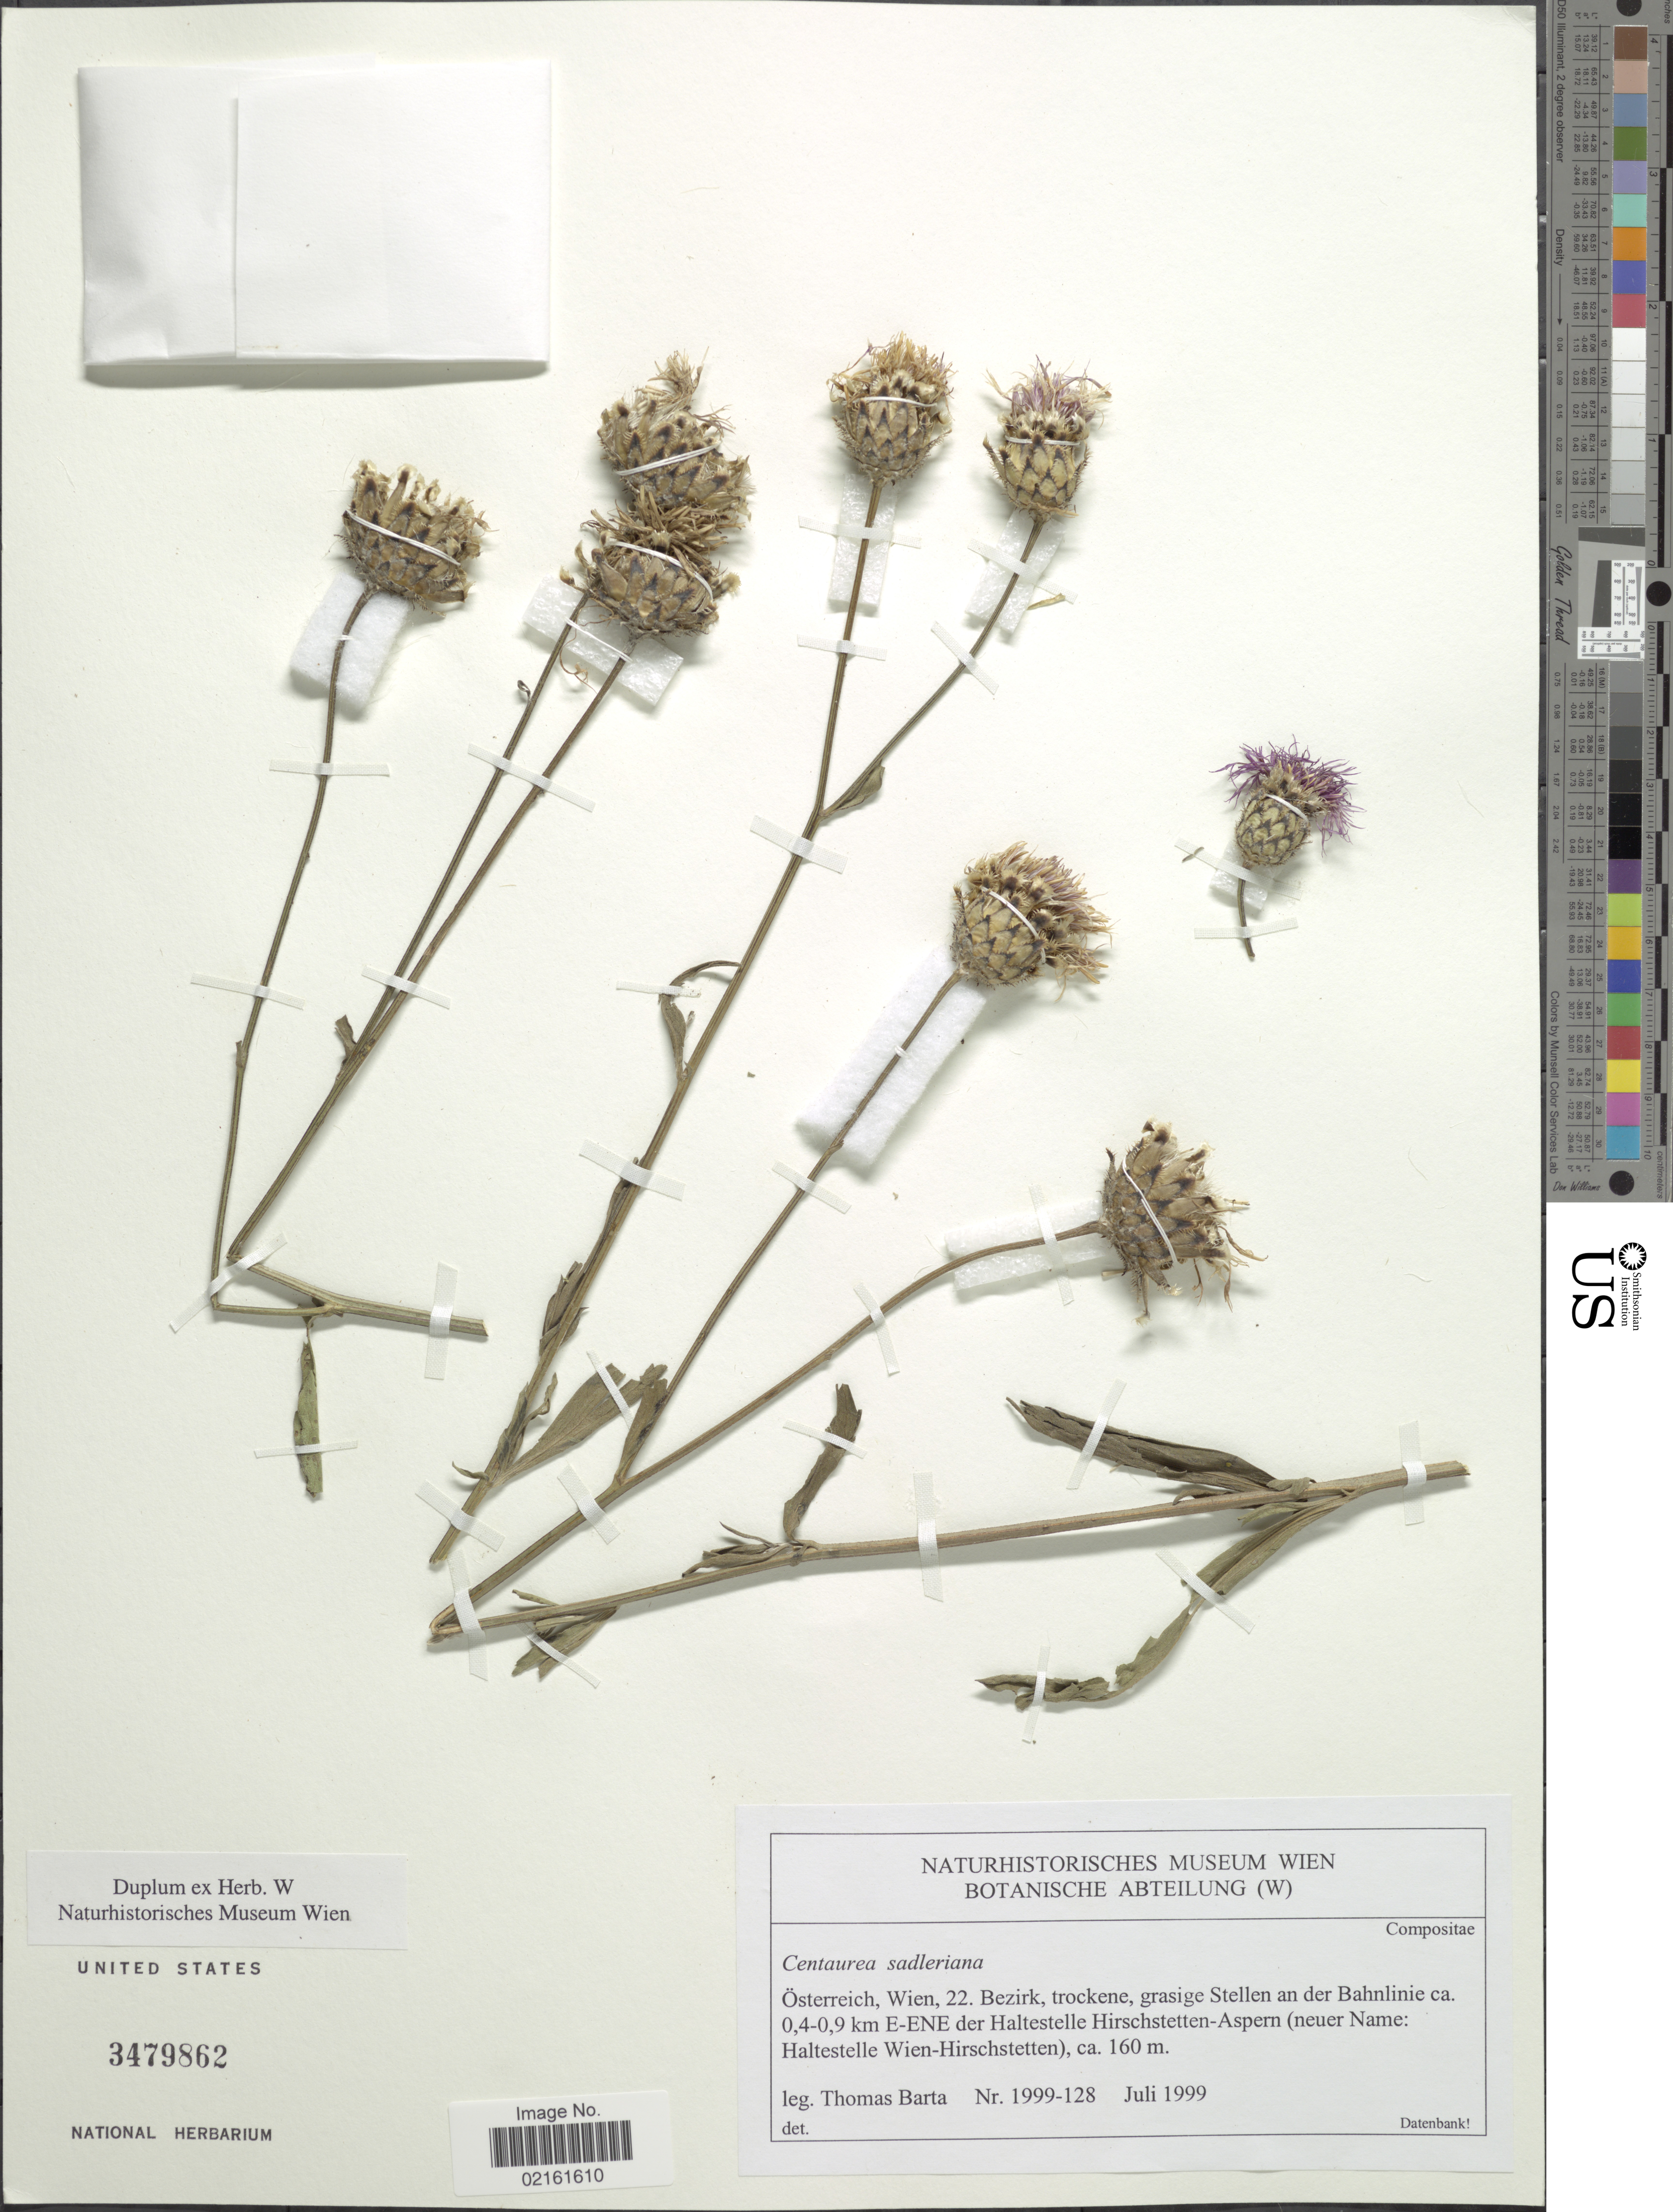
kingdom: Plantae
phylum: Tracheophyta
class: Magnoliopsida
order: Asterales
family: Asteraceae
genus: Centaurea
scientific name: Centaurea scabiosa subsp. sadleriana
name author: (Janka) Asch. & Graebn.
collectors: T. Barta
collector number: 1999-128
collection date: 1999-07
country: Austria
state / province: Wien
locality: Osterreich, 22. Bezirk, trockene, grasige Stellen an der Bahnlinie ca. 0,4-0,9 km E-ENE der Haltestelle Hirschstetten-Aspern (neuer Name: Haltestelle Wien-Hirschstetten)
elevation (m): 160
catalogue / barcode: US 3479862